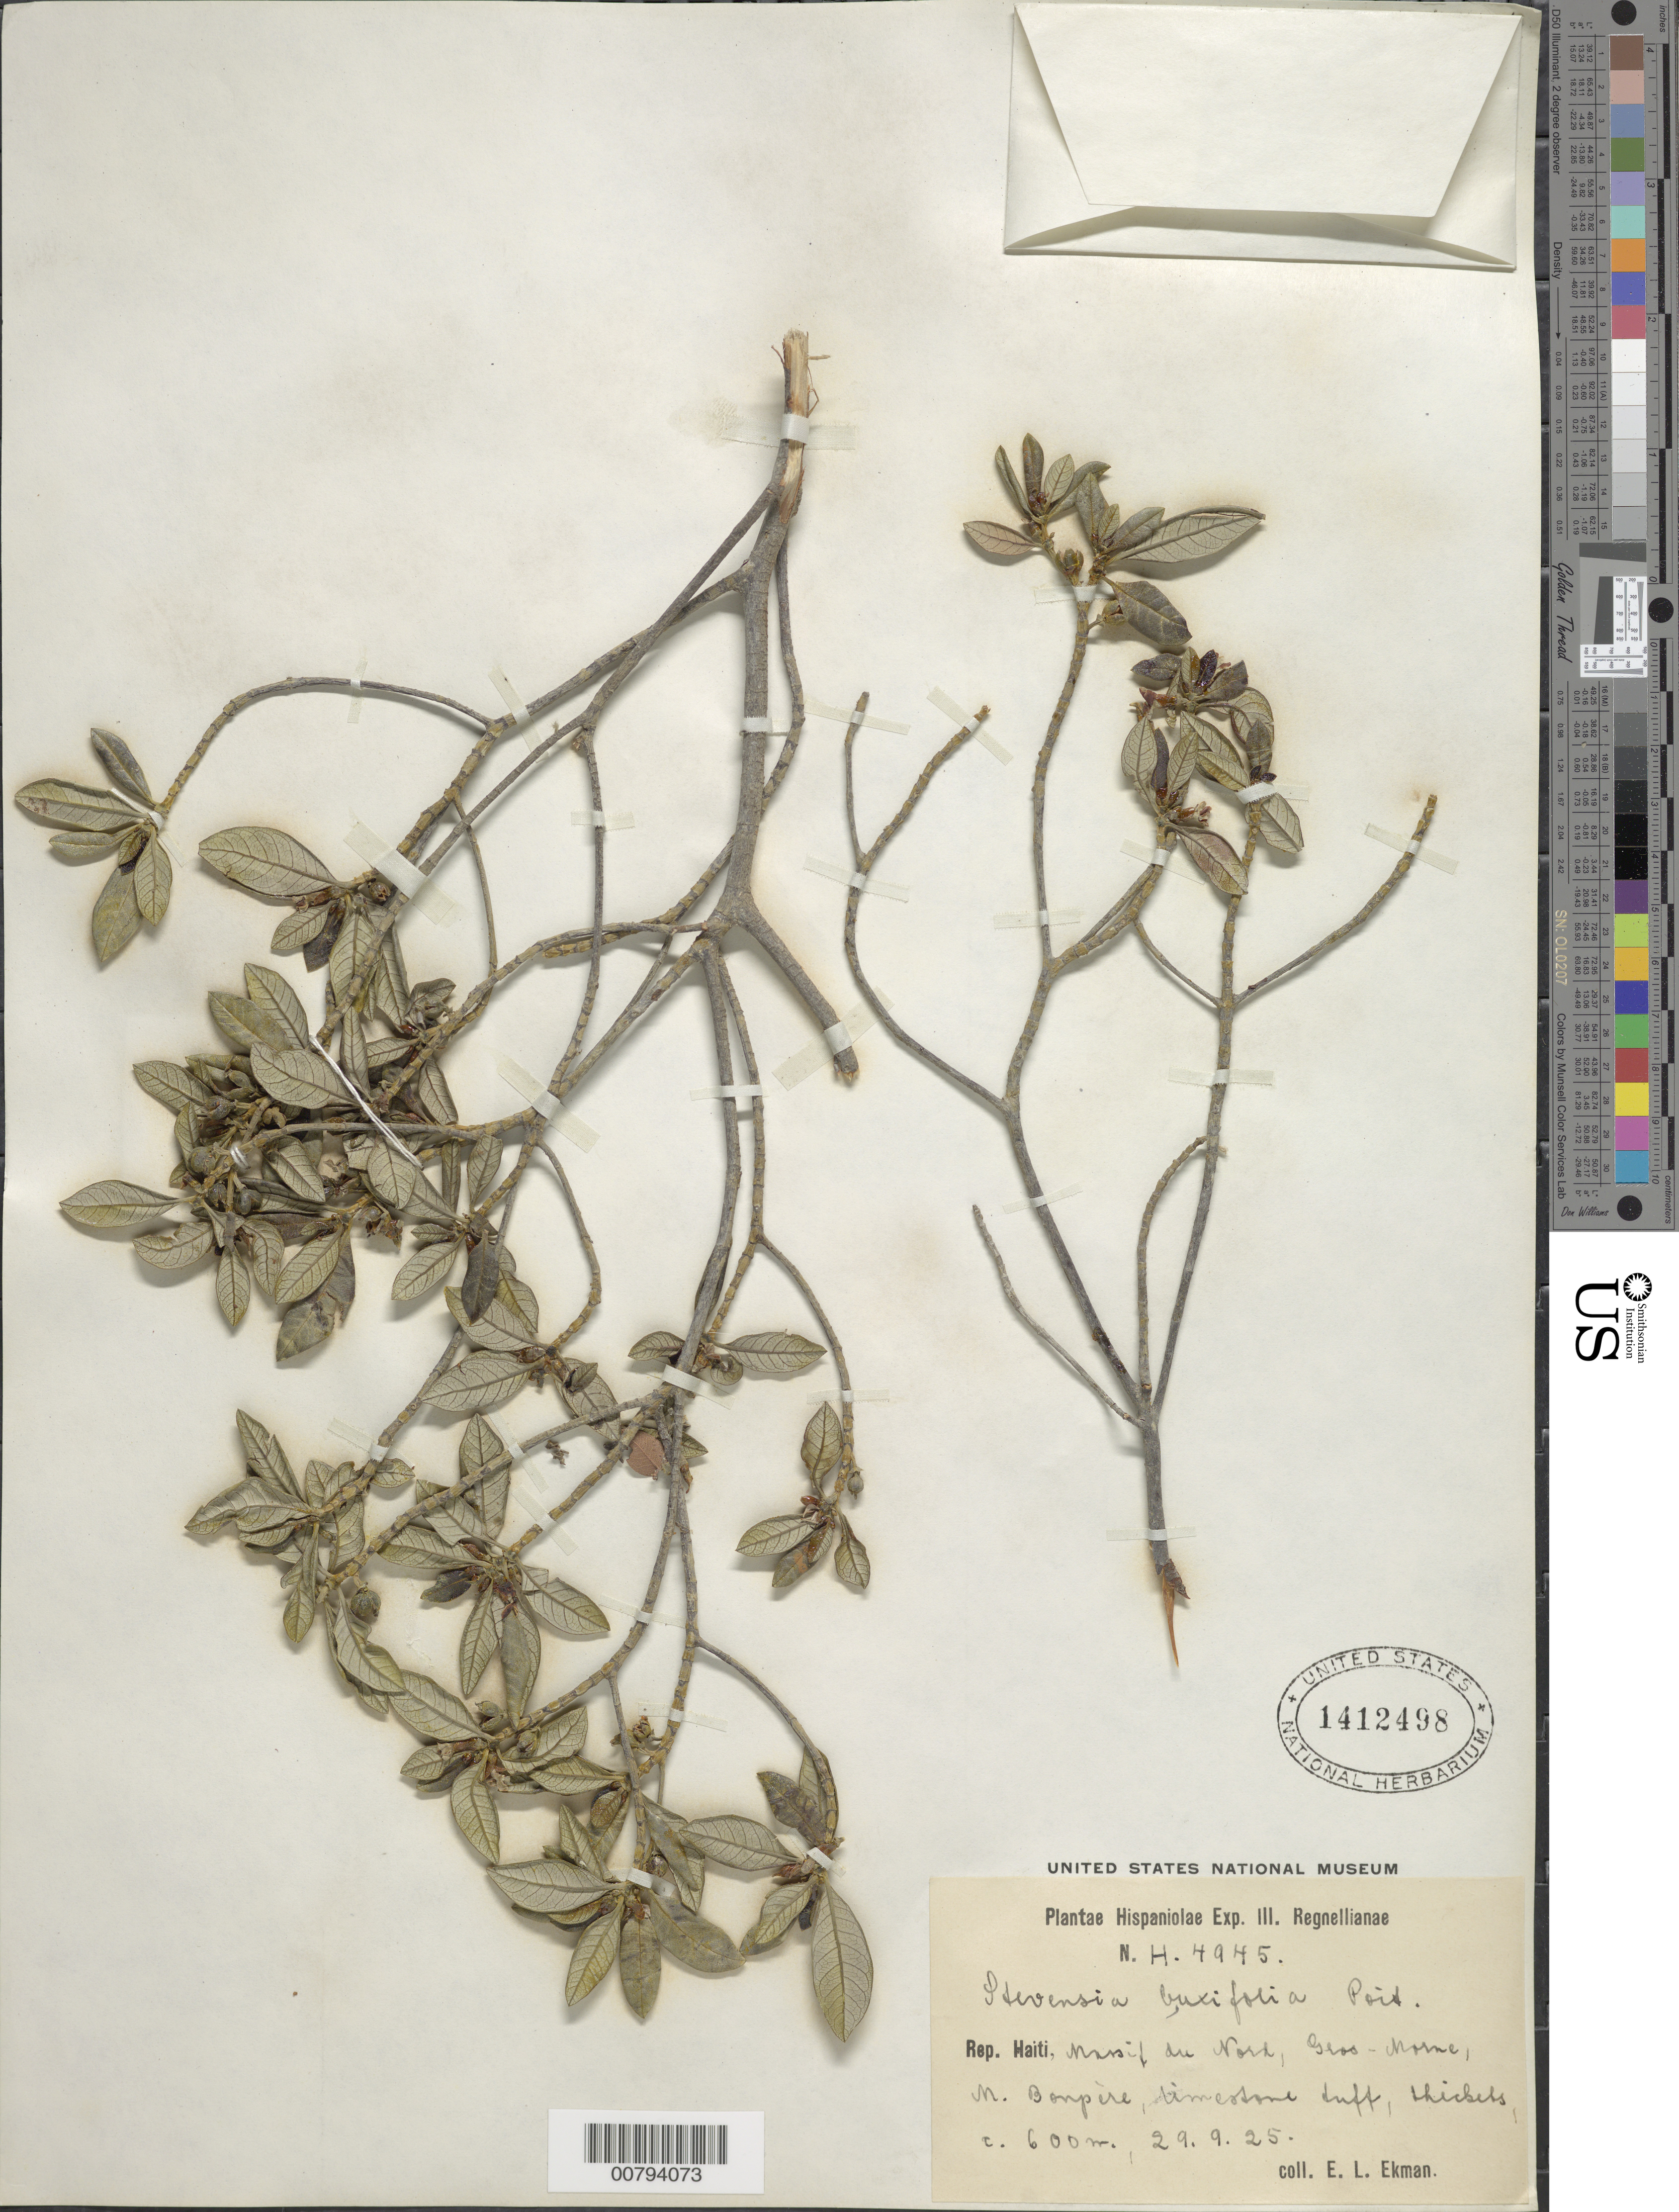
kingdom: Plantae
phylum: Tracheophyta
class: Magnoliopsida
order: Gentianales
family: Rubiaceae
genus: Stevensia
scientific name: Stevensia buxifolia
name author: Poit.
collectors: E. L. Ekman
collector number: H 4945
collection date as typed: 29 Sep 1925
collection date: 1925-09-29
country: Haiti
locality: Massif du Nord, Gros-Morne, M. Bonpère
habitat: Limestone duff (sp?), thickets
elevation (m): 600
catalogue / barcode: US 1412498